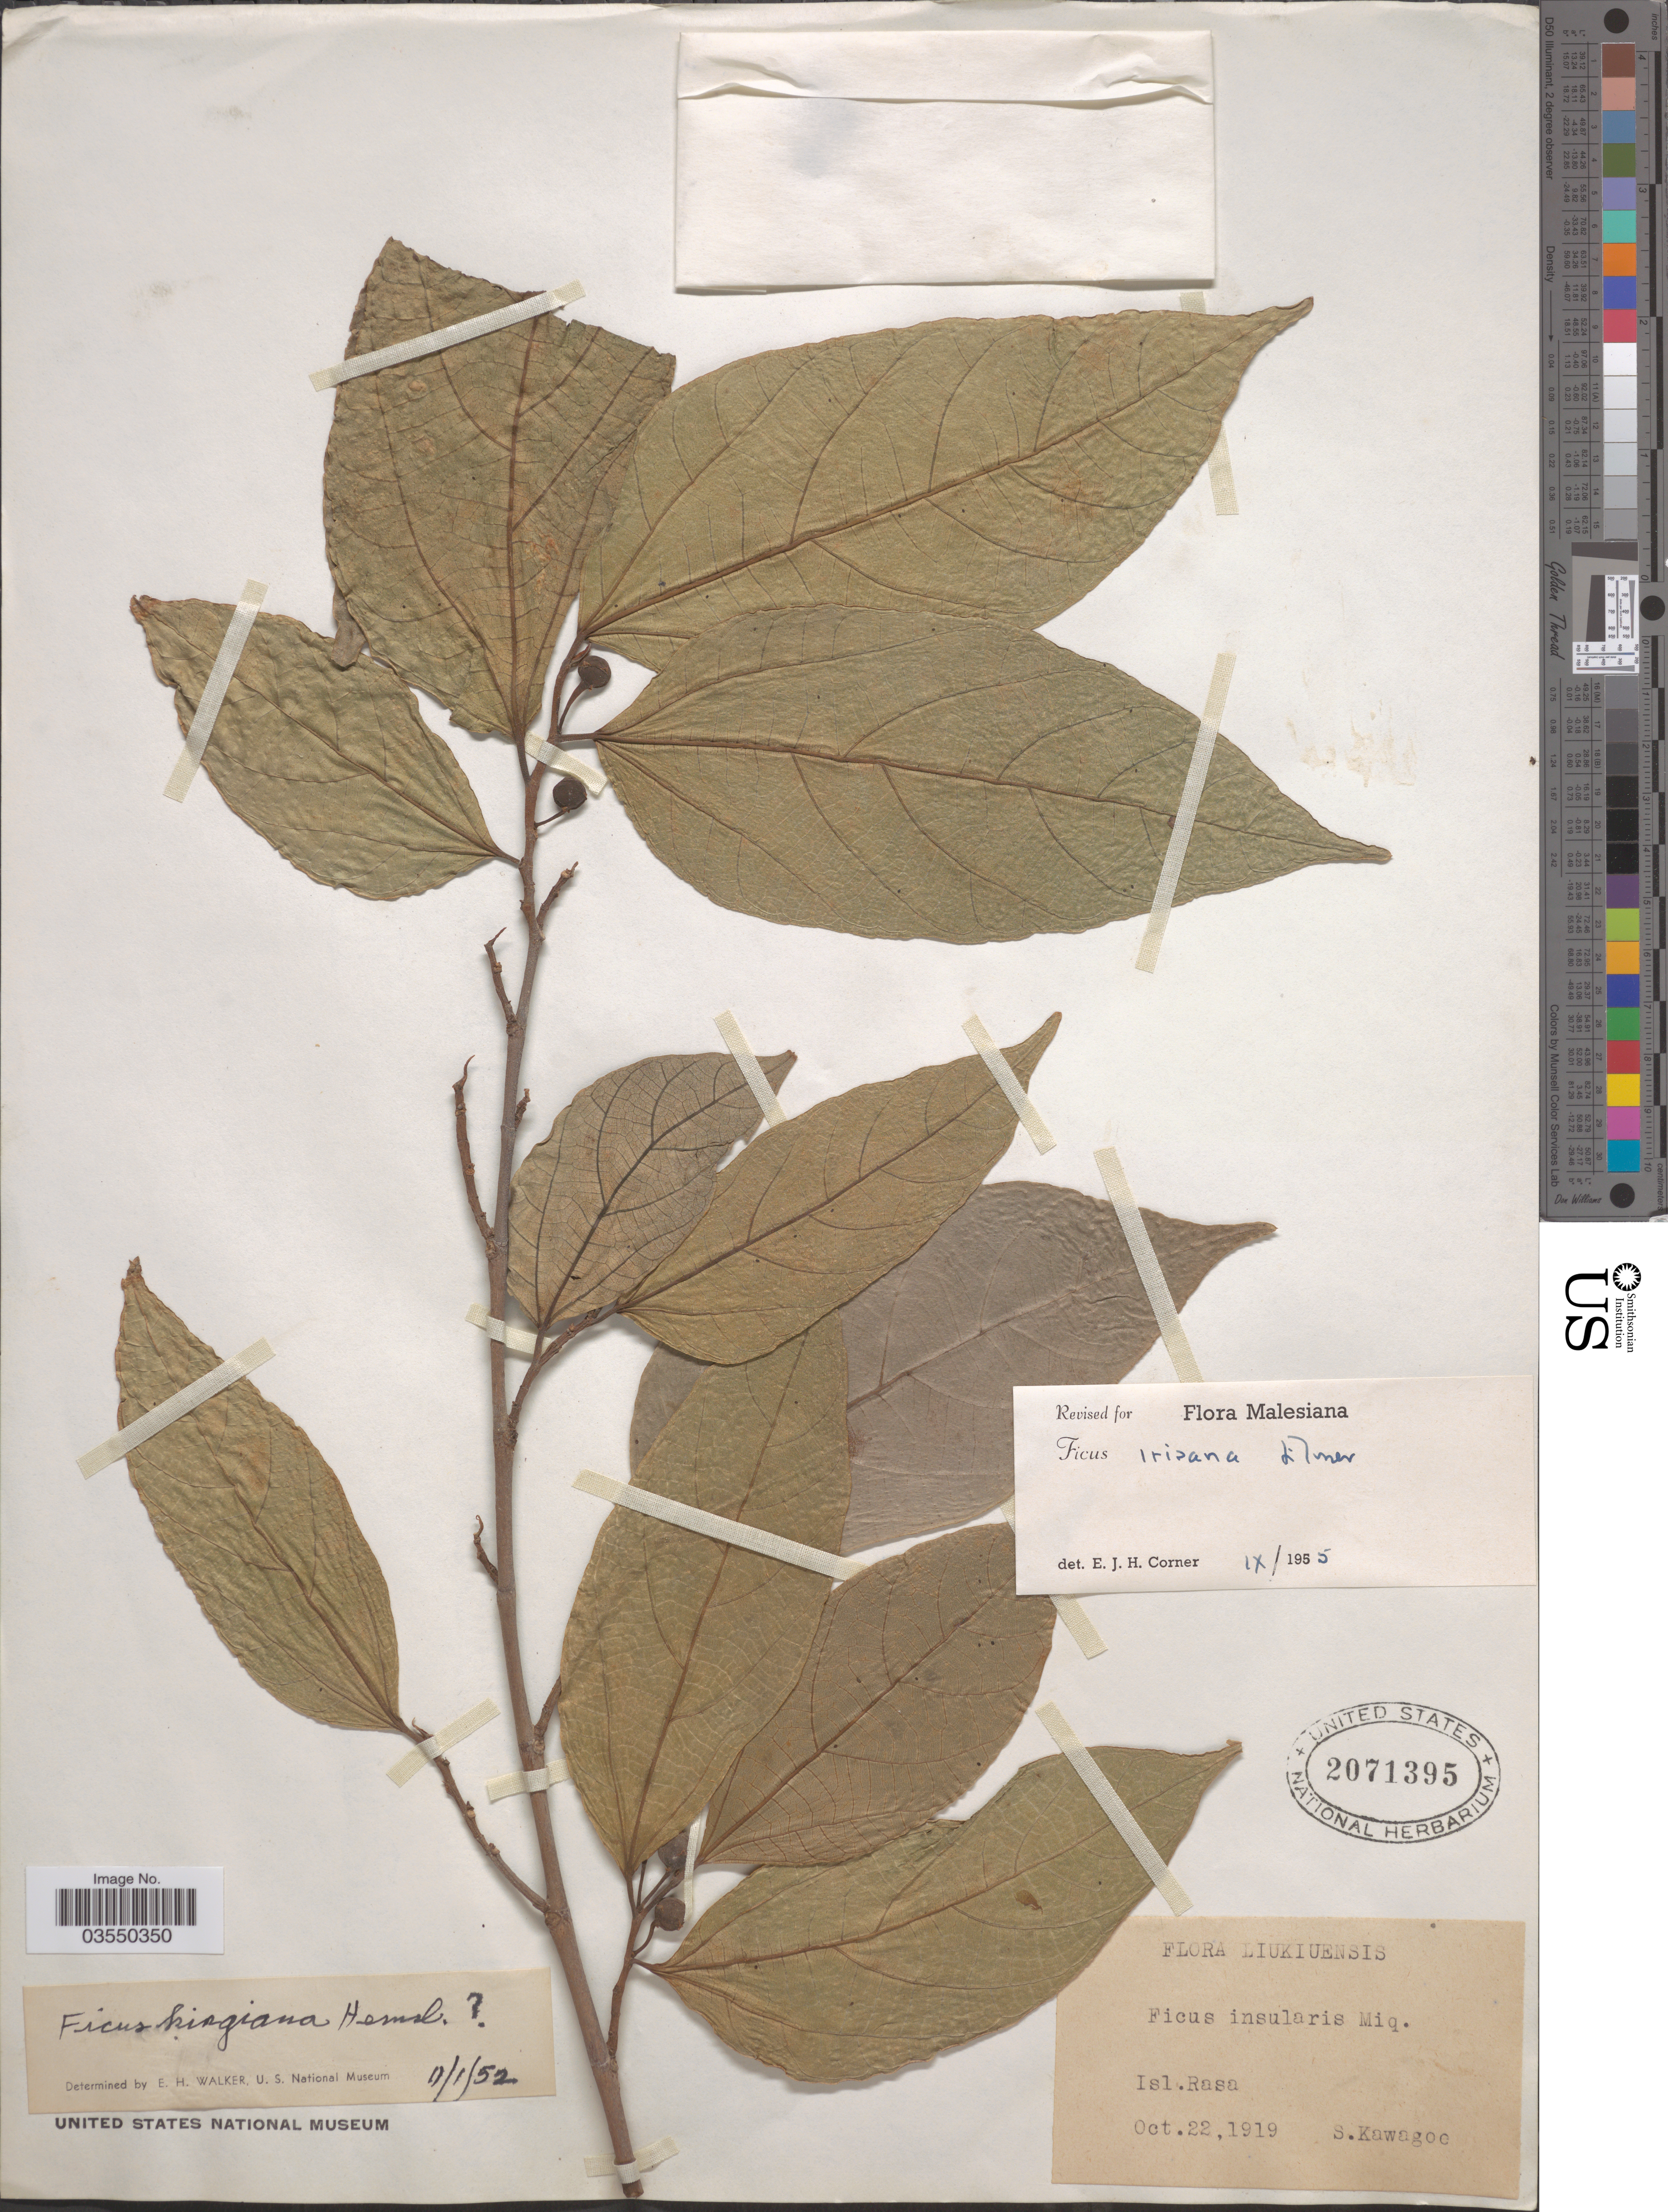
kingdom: Plantae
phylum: Tracheophyta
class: Magnoliopsida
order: Rosales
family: Moraceae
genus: Ficus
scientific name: Ficus irisana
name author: Elmer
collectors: S. Kawagoe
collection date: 1919-10-22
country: Japan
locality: Liukiuensis. Isl. Rasa.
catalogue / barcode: US 2071395